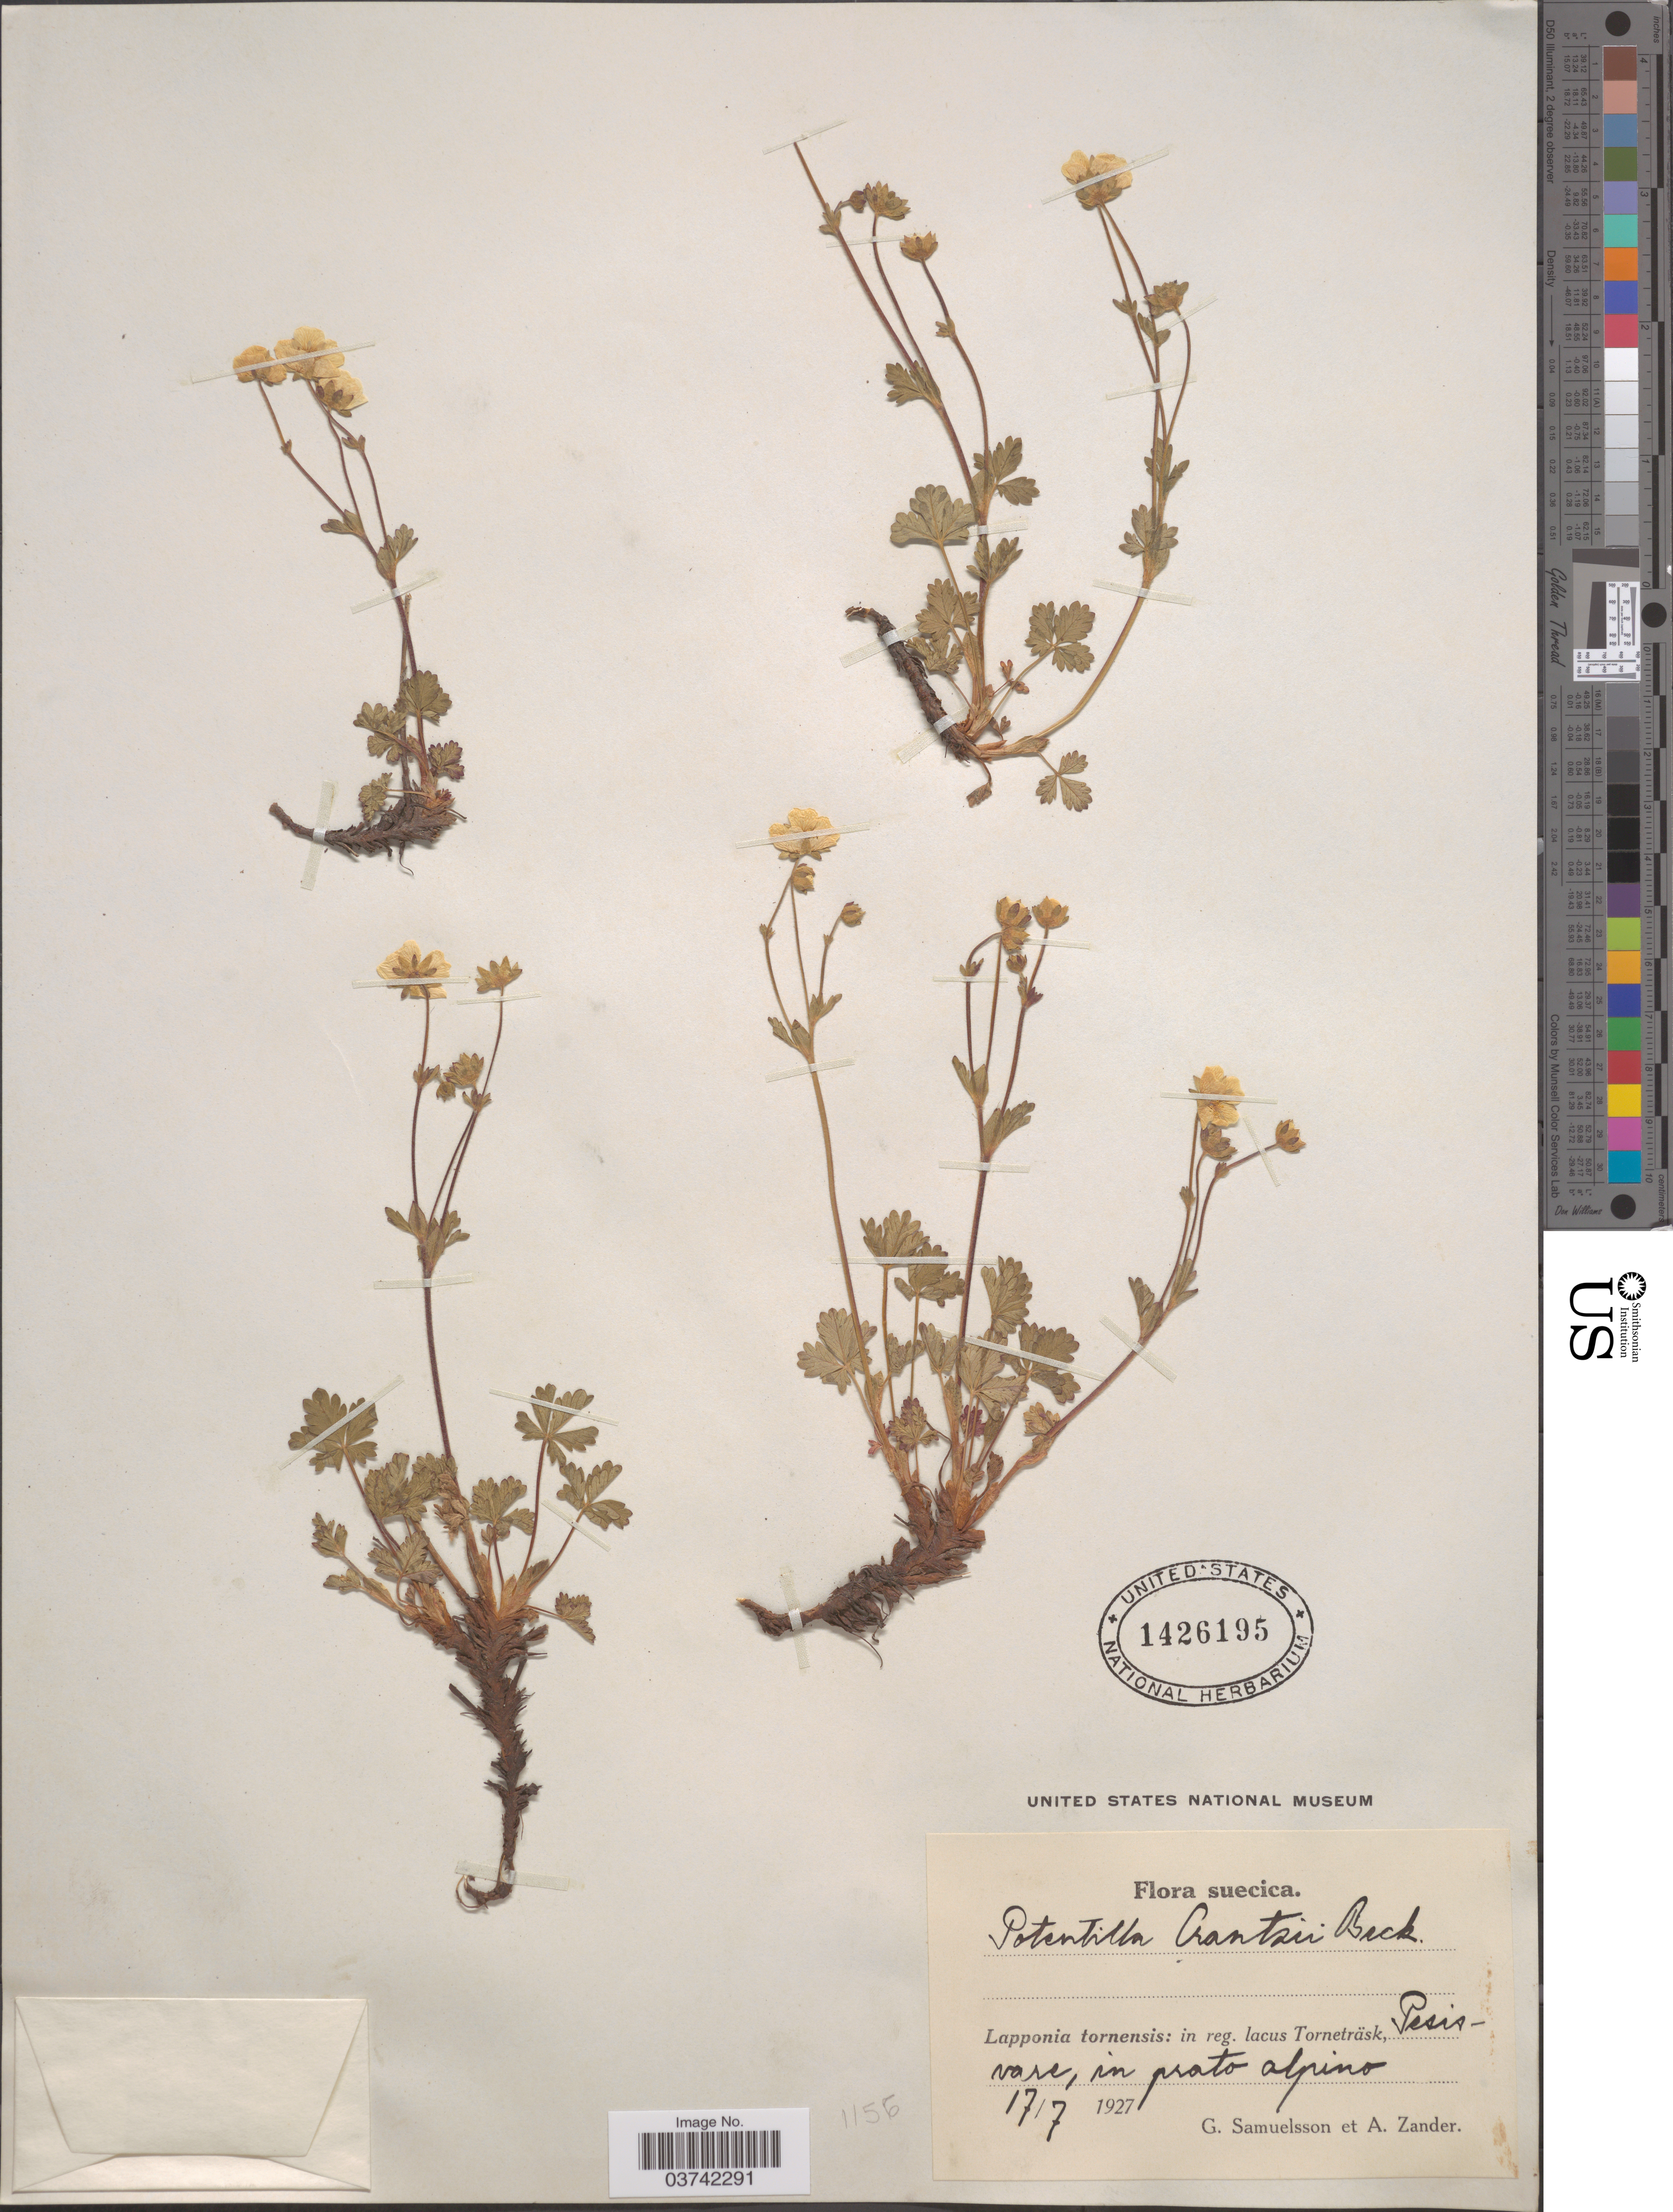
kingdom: Plantae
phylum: Tracheophyta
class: Magnoliopsida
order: Rosales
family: Rosaceae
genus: Potentilla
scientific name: Potentilla crantzii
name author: (Crantz) Beck ex Fritsch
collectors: G. Samuelsson & A. Zander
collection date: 1927-07-17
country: Sweden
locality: Suecica. Lapponia tornensis: in reg. lacus Torneträsk, Pesisvare.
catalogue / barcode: US 1426195